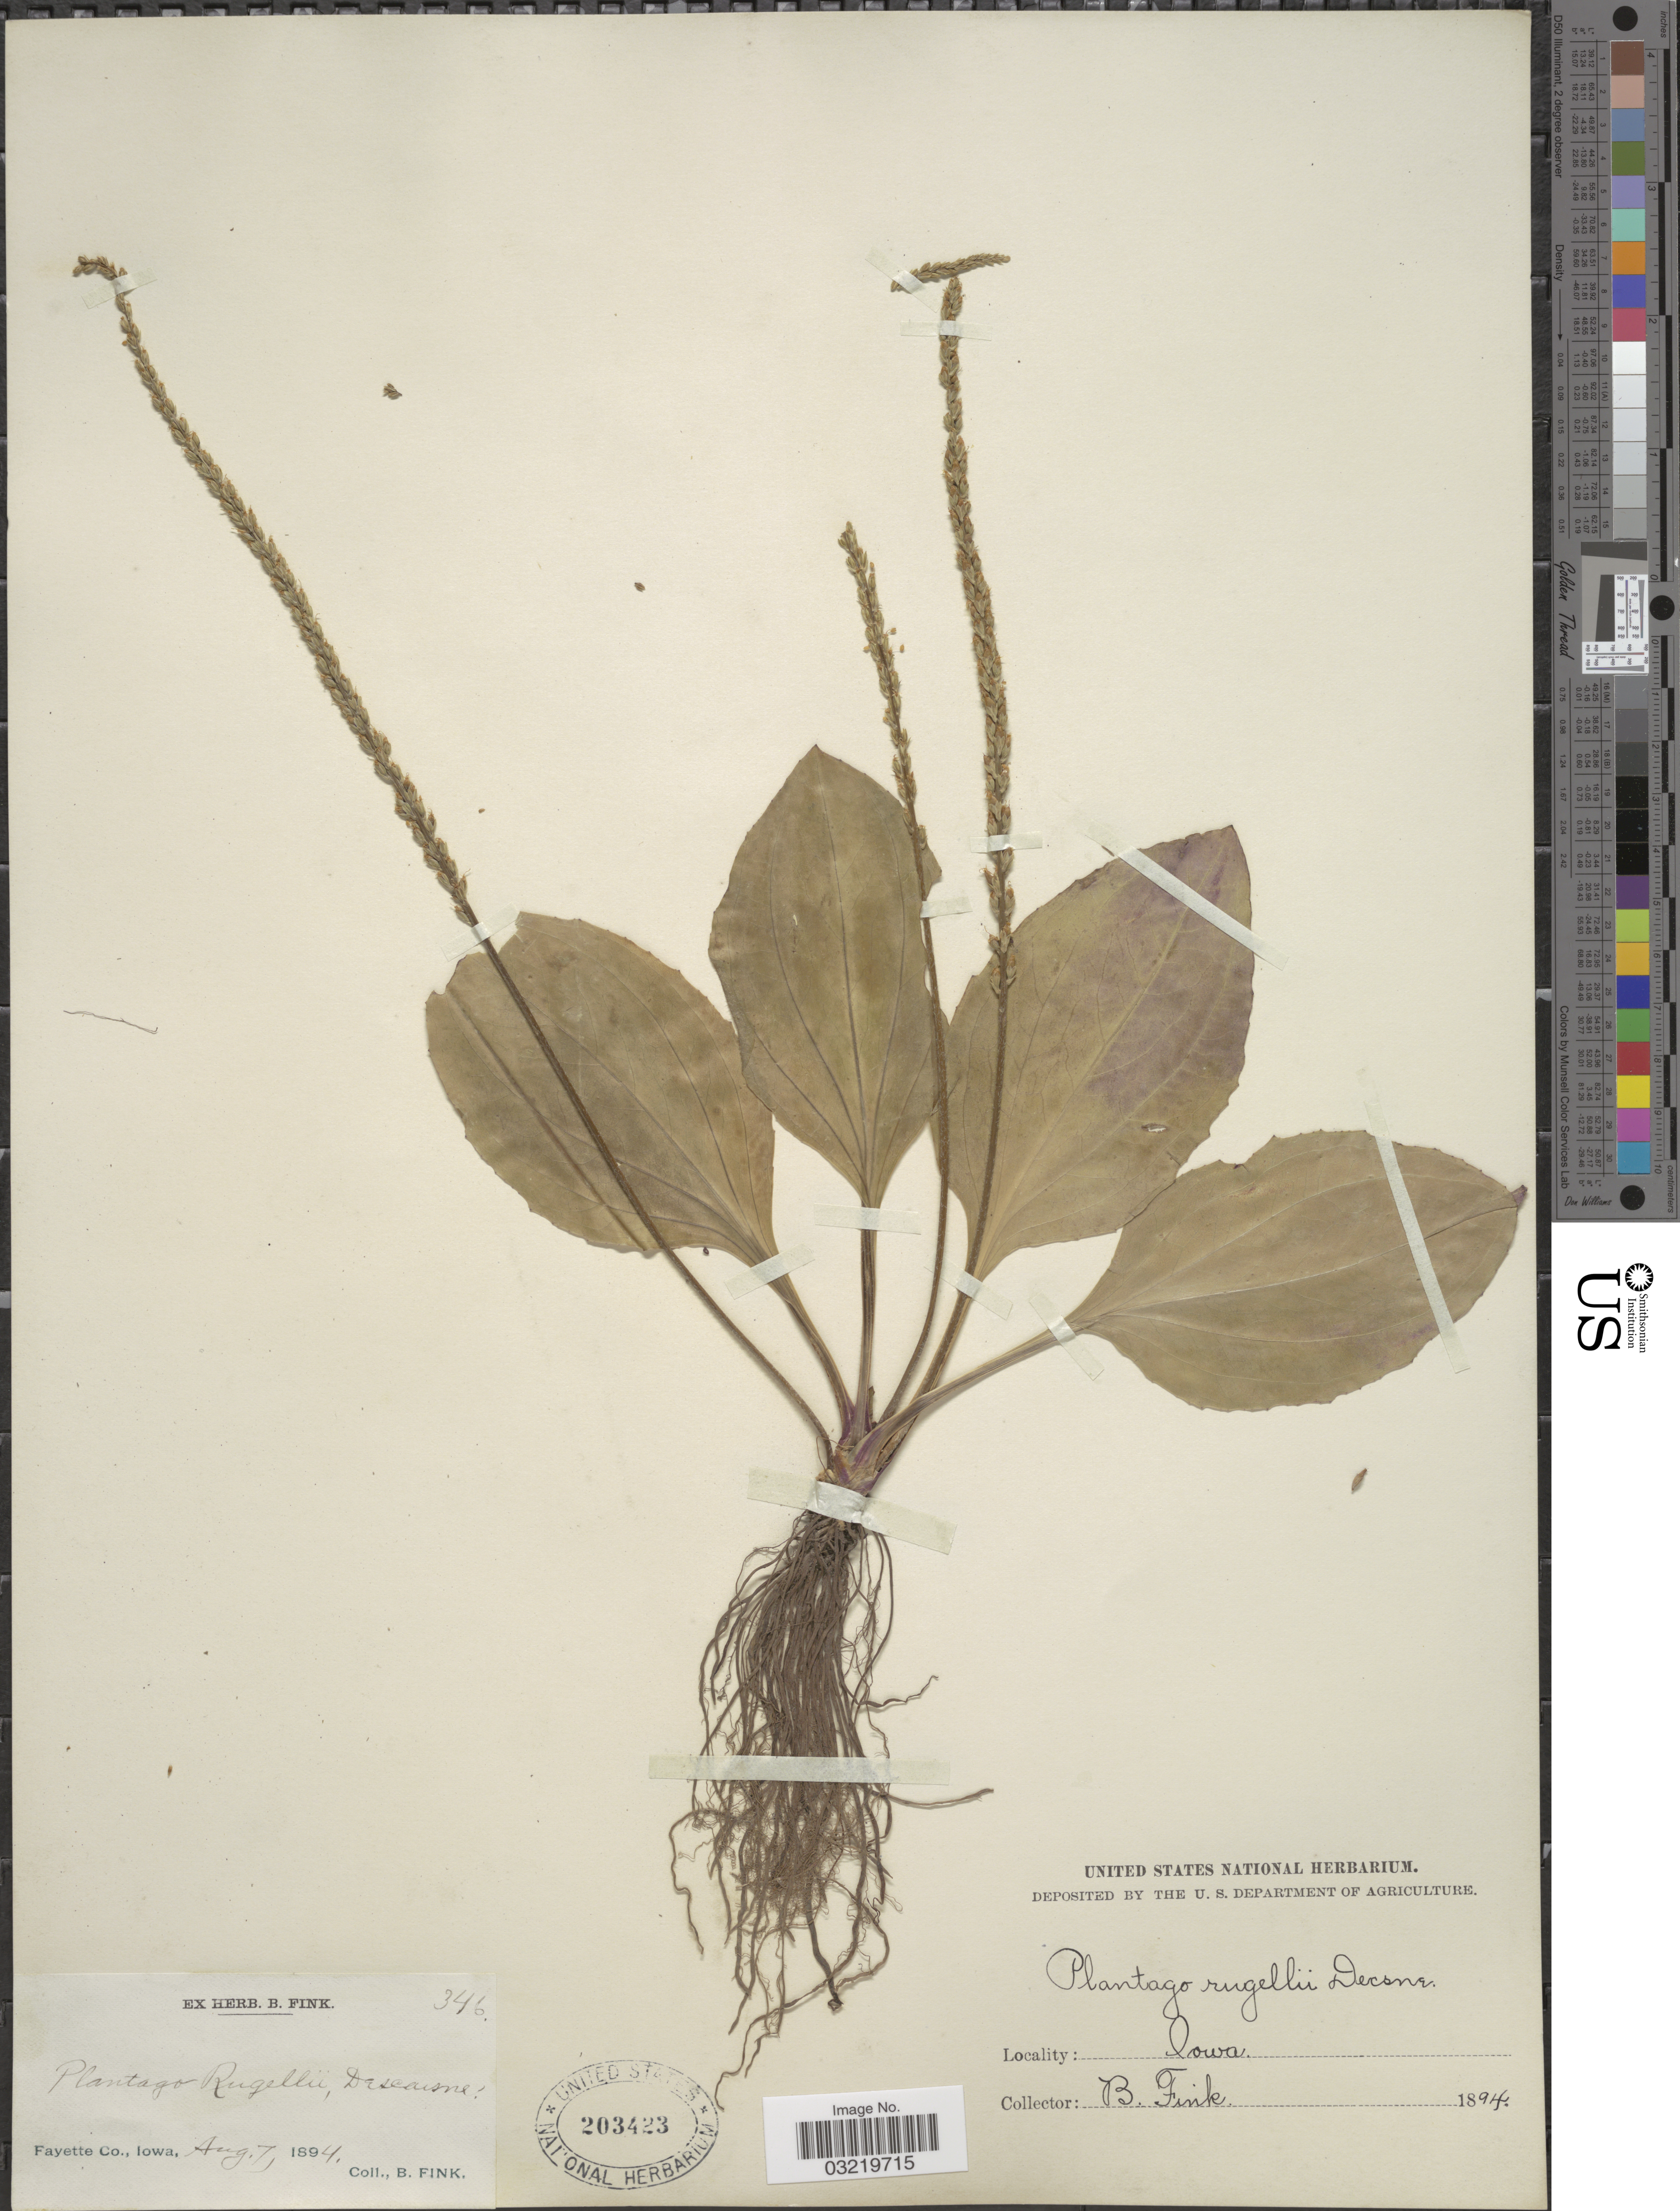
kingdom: Plantae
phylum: Tracheophyta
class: Magnoliopsida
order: Lamiales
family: Plantaginaceae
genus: Plantago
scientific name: Plantago rugelii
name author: Decne.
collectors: B. Fink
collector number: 346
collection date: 1894-08-07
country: United States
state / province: Iowa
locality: Fayette Co.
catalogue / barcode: US 203423